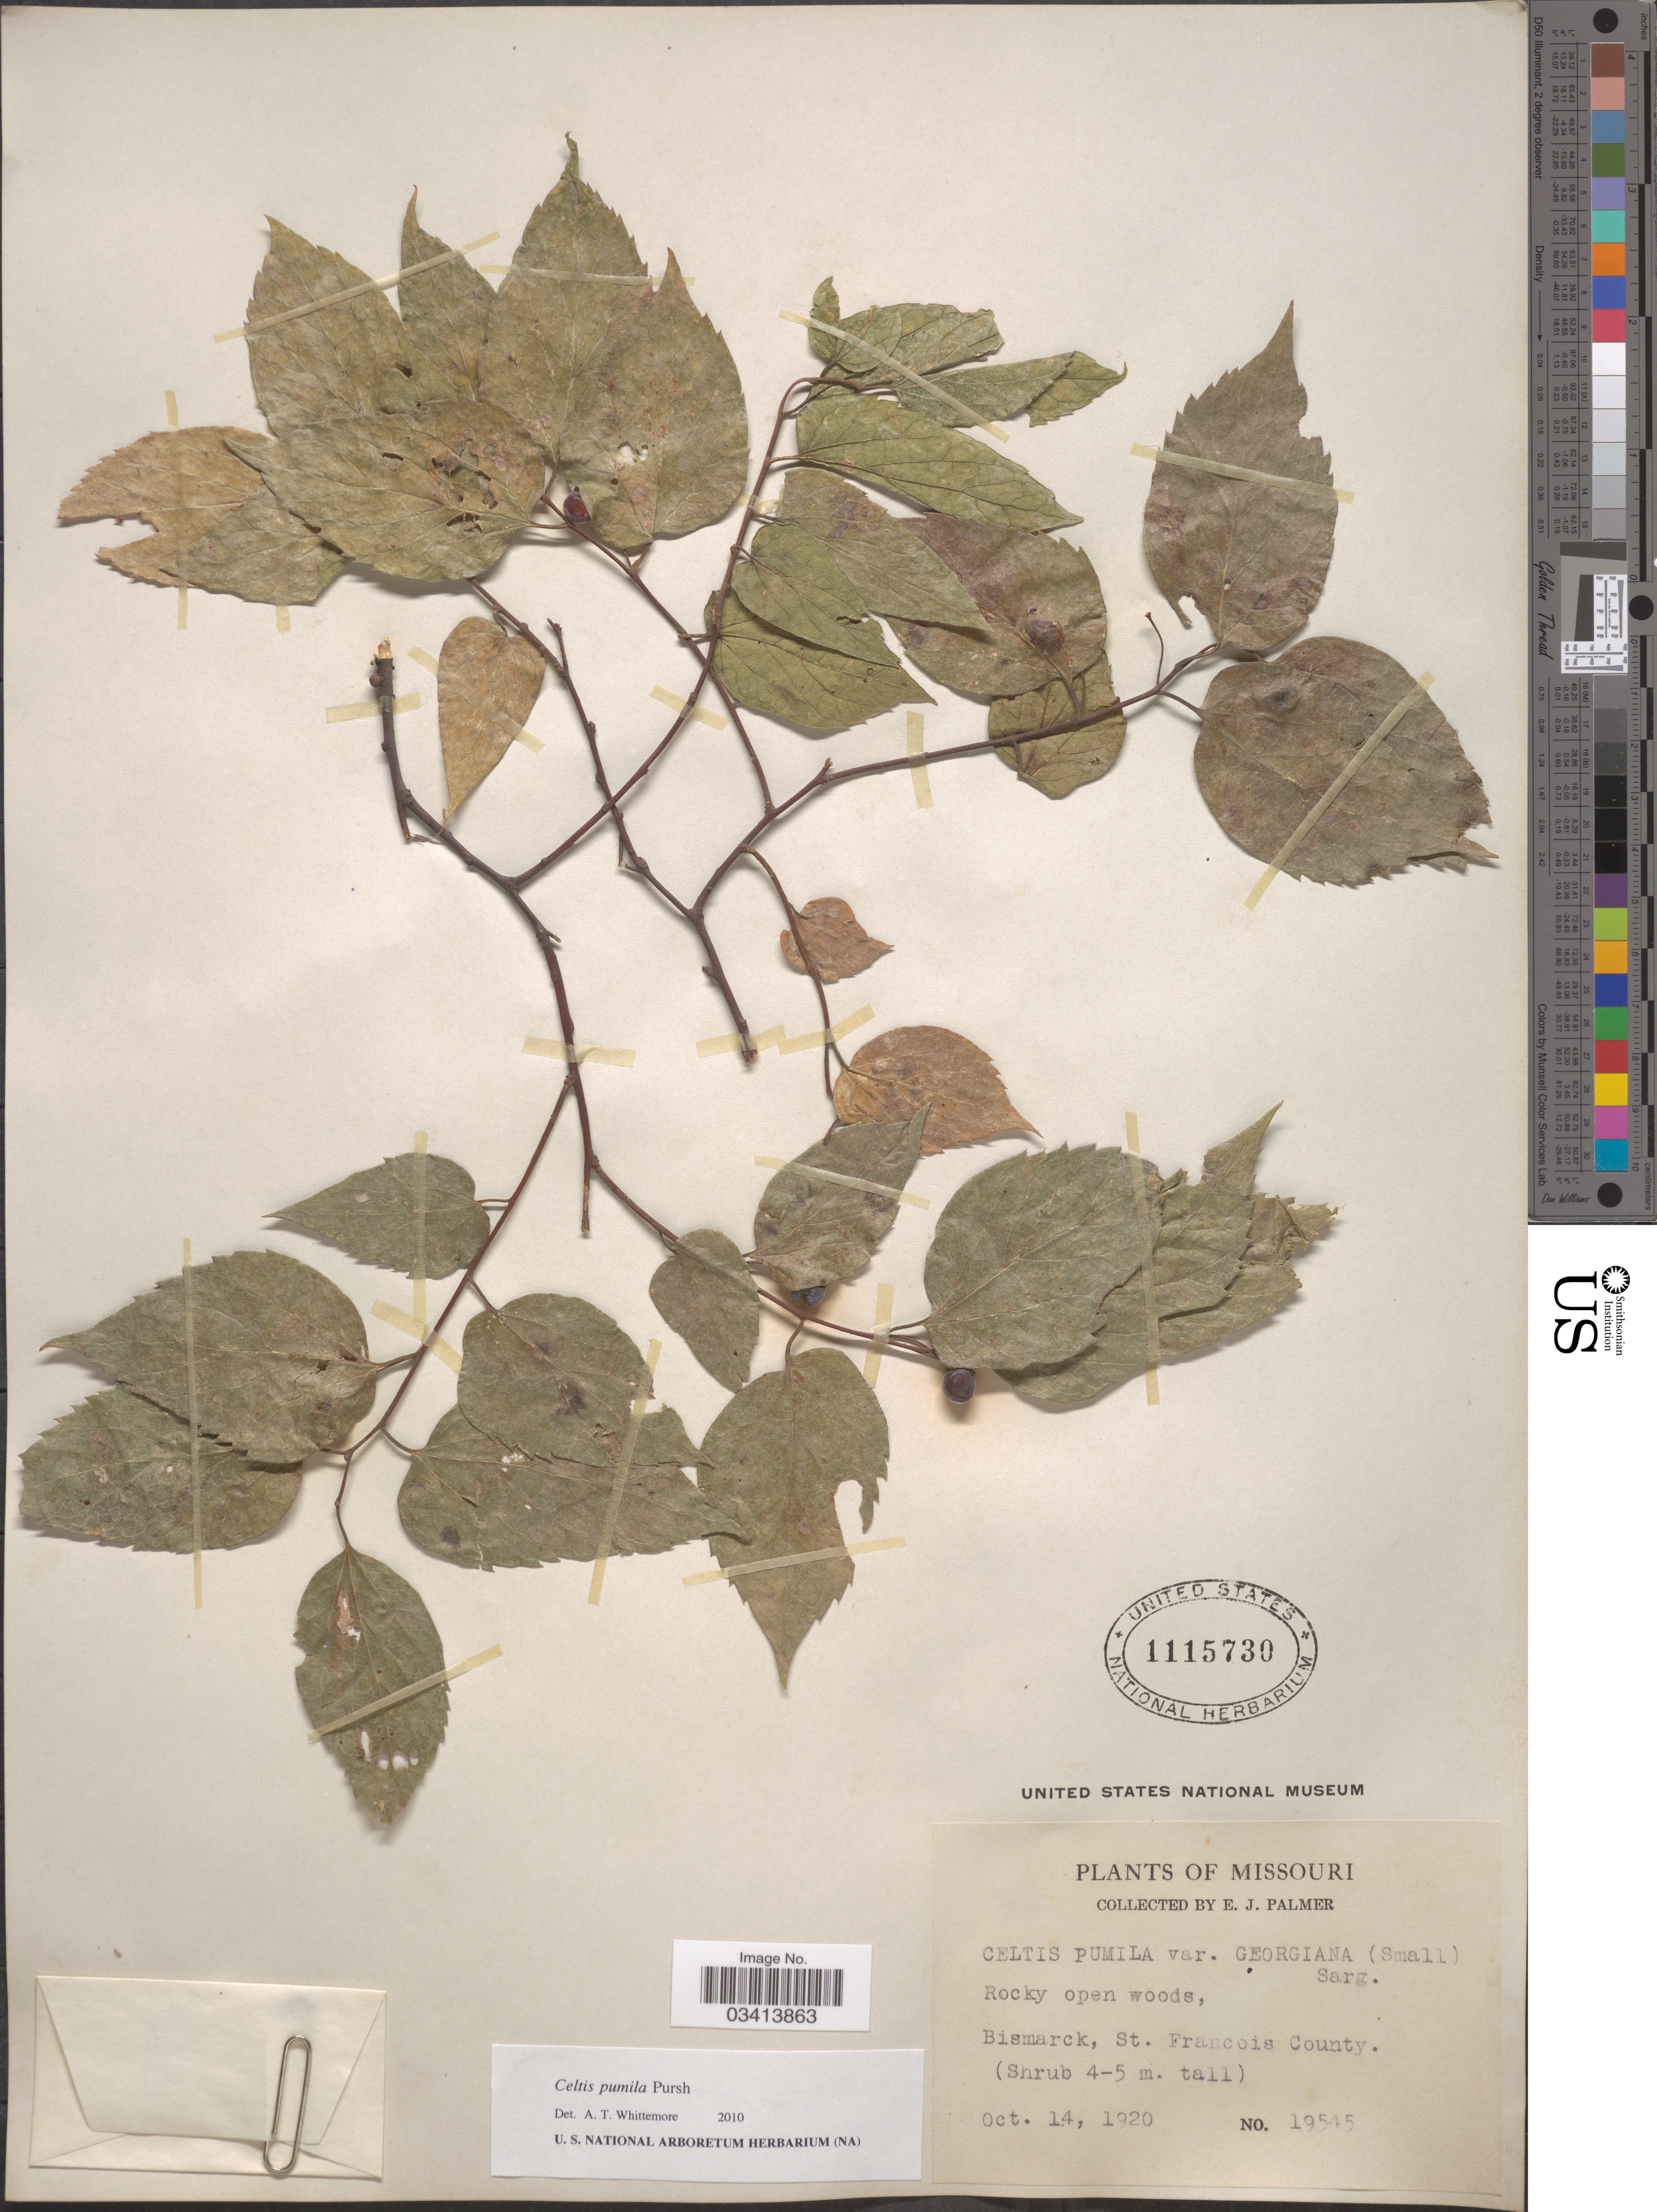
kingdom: Plantae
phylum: Tracheophyta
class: Magnoliopsida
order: Rosales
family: Cannabaceae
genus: Celtis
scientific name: Celtis occidentalis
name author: L.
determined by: Strong, M. T., (US), Smithsonian Institution - National Museum of Natural History (UNITED STATES)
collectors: E. J. Palmer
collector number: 19545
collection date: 1920-10-14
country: United States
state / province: Missouri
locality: Bismarck, St. Francois County.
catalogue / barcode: US 1115730